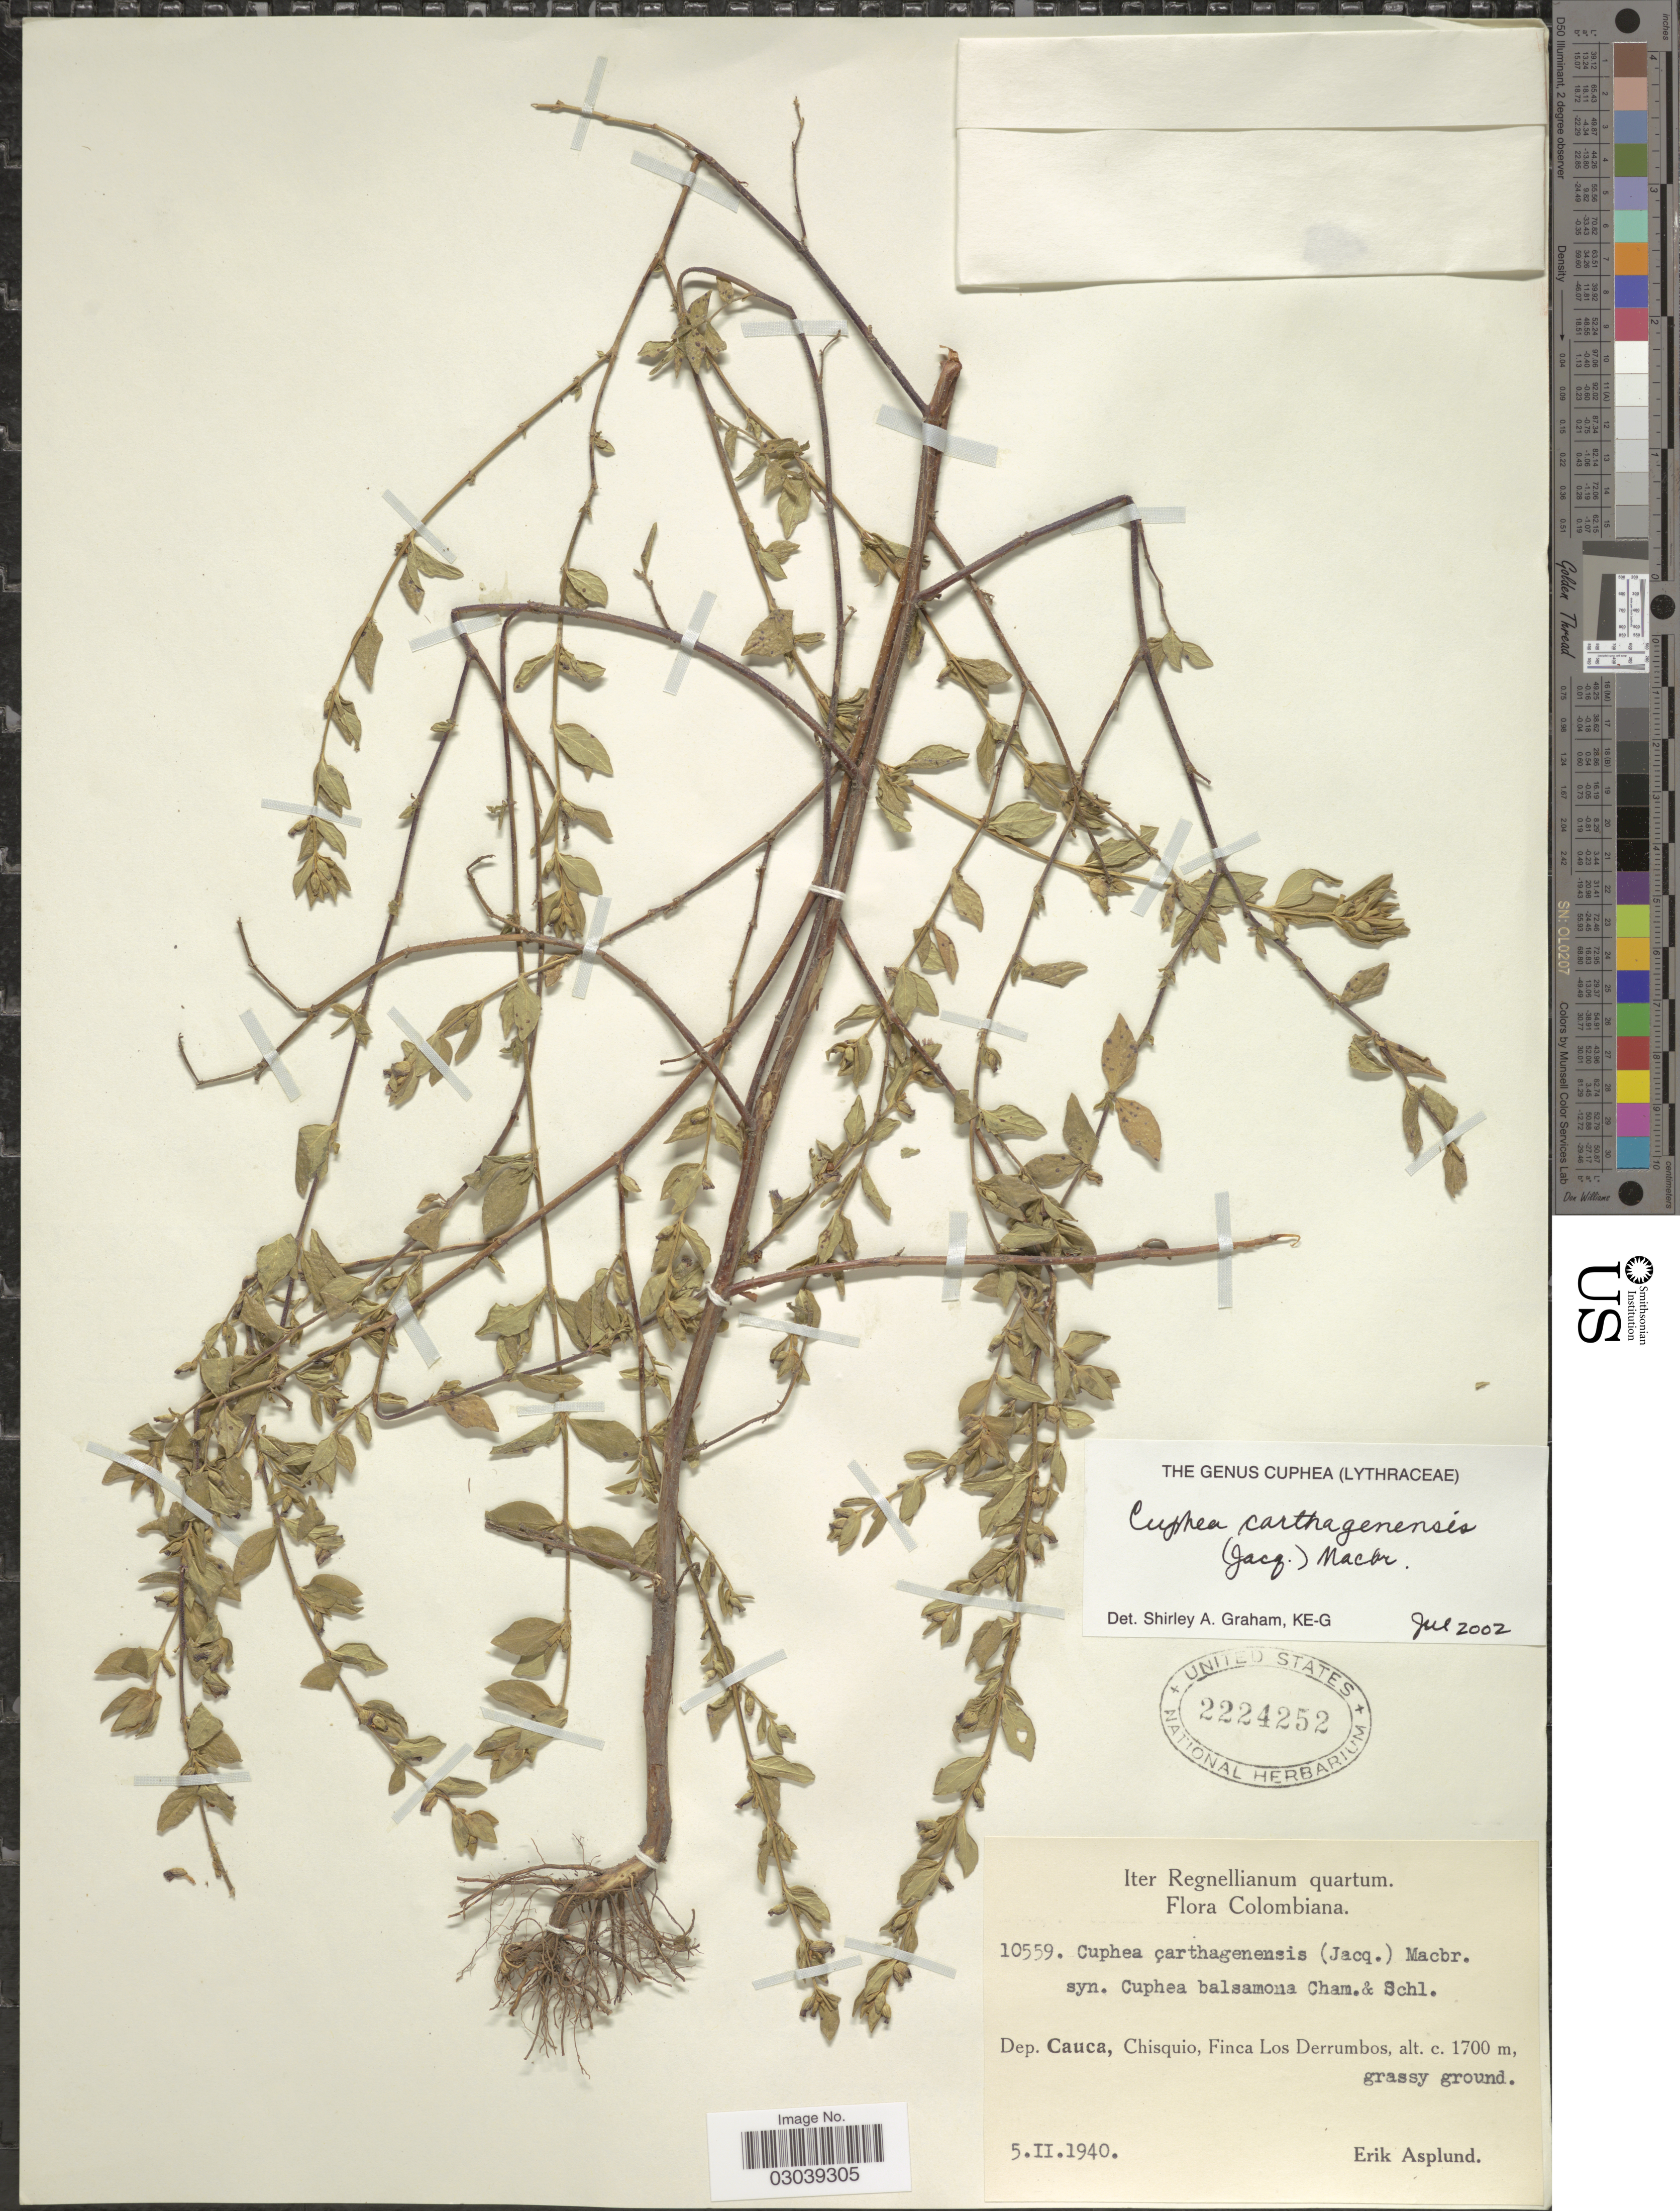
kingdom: Plantae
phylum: Tracheophyta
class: Magnoliopsida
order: Myrtales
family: Lythraceae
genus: Cuphea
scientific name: Cuphea carthagenensis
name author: (Jacq.) J.F. Macbr.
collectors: E. Asplund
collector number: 10559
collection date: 1940-02-05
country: Colombia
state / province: Cauca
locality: Dep. Cauca, Chisquio, Finca Los Derrumbos.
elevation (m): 1700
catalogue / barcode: US 2224252